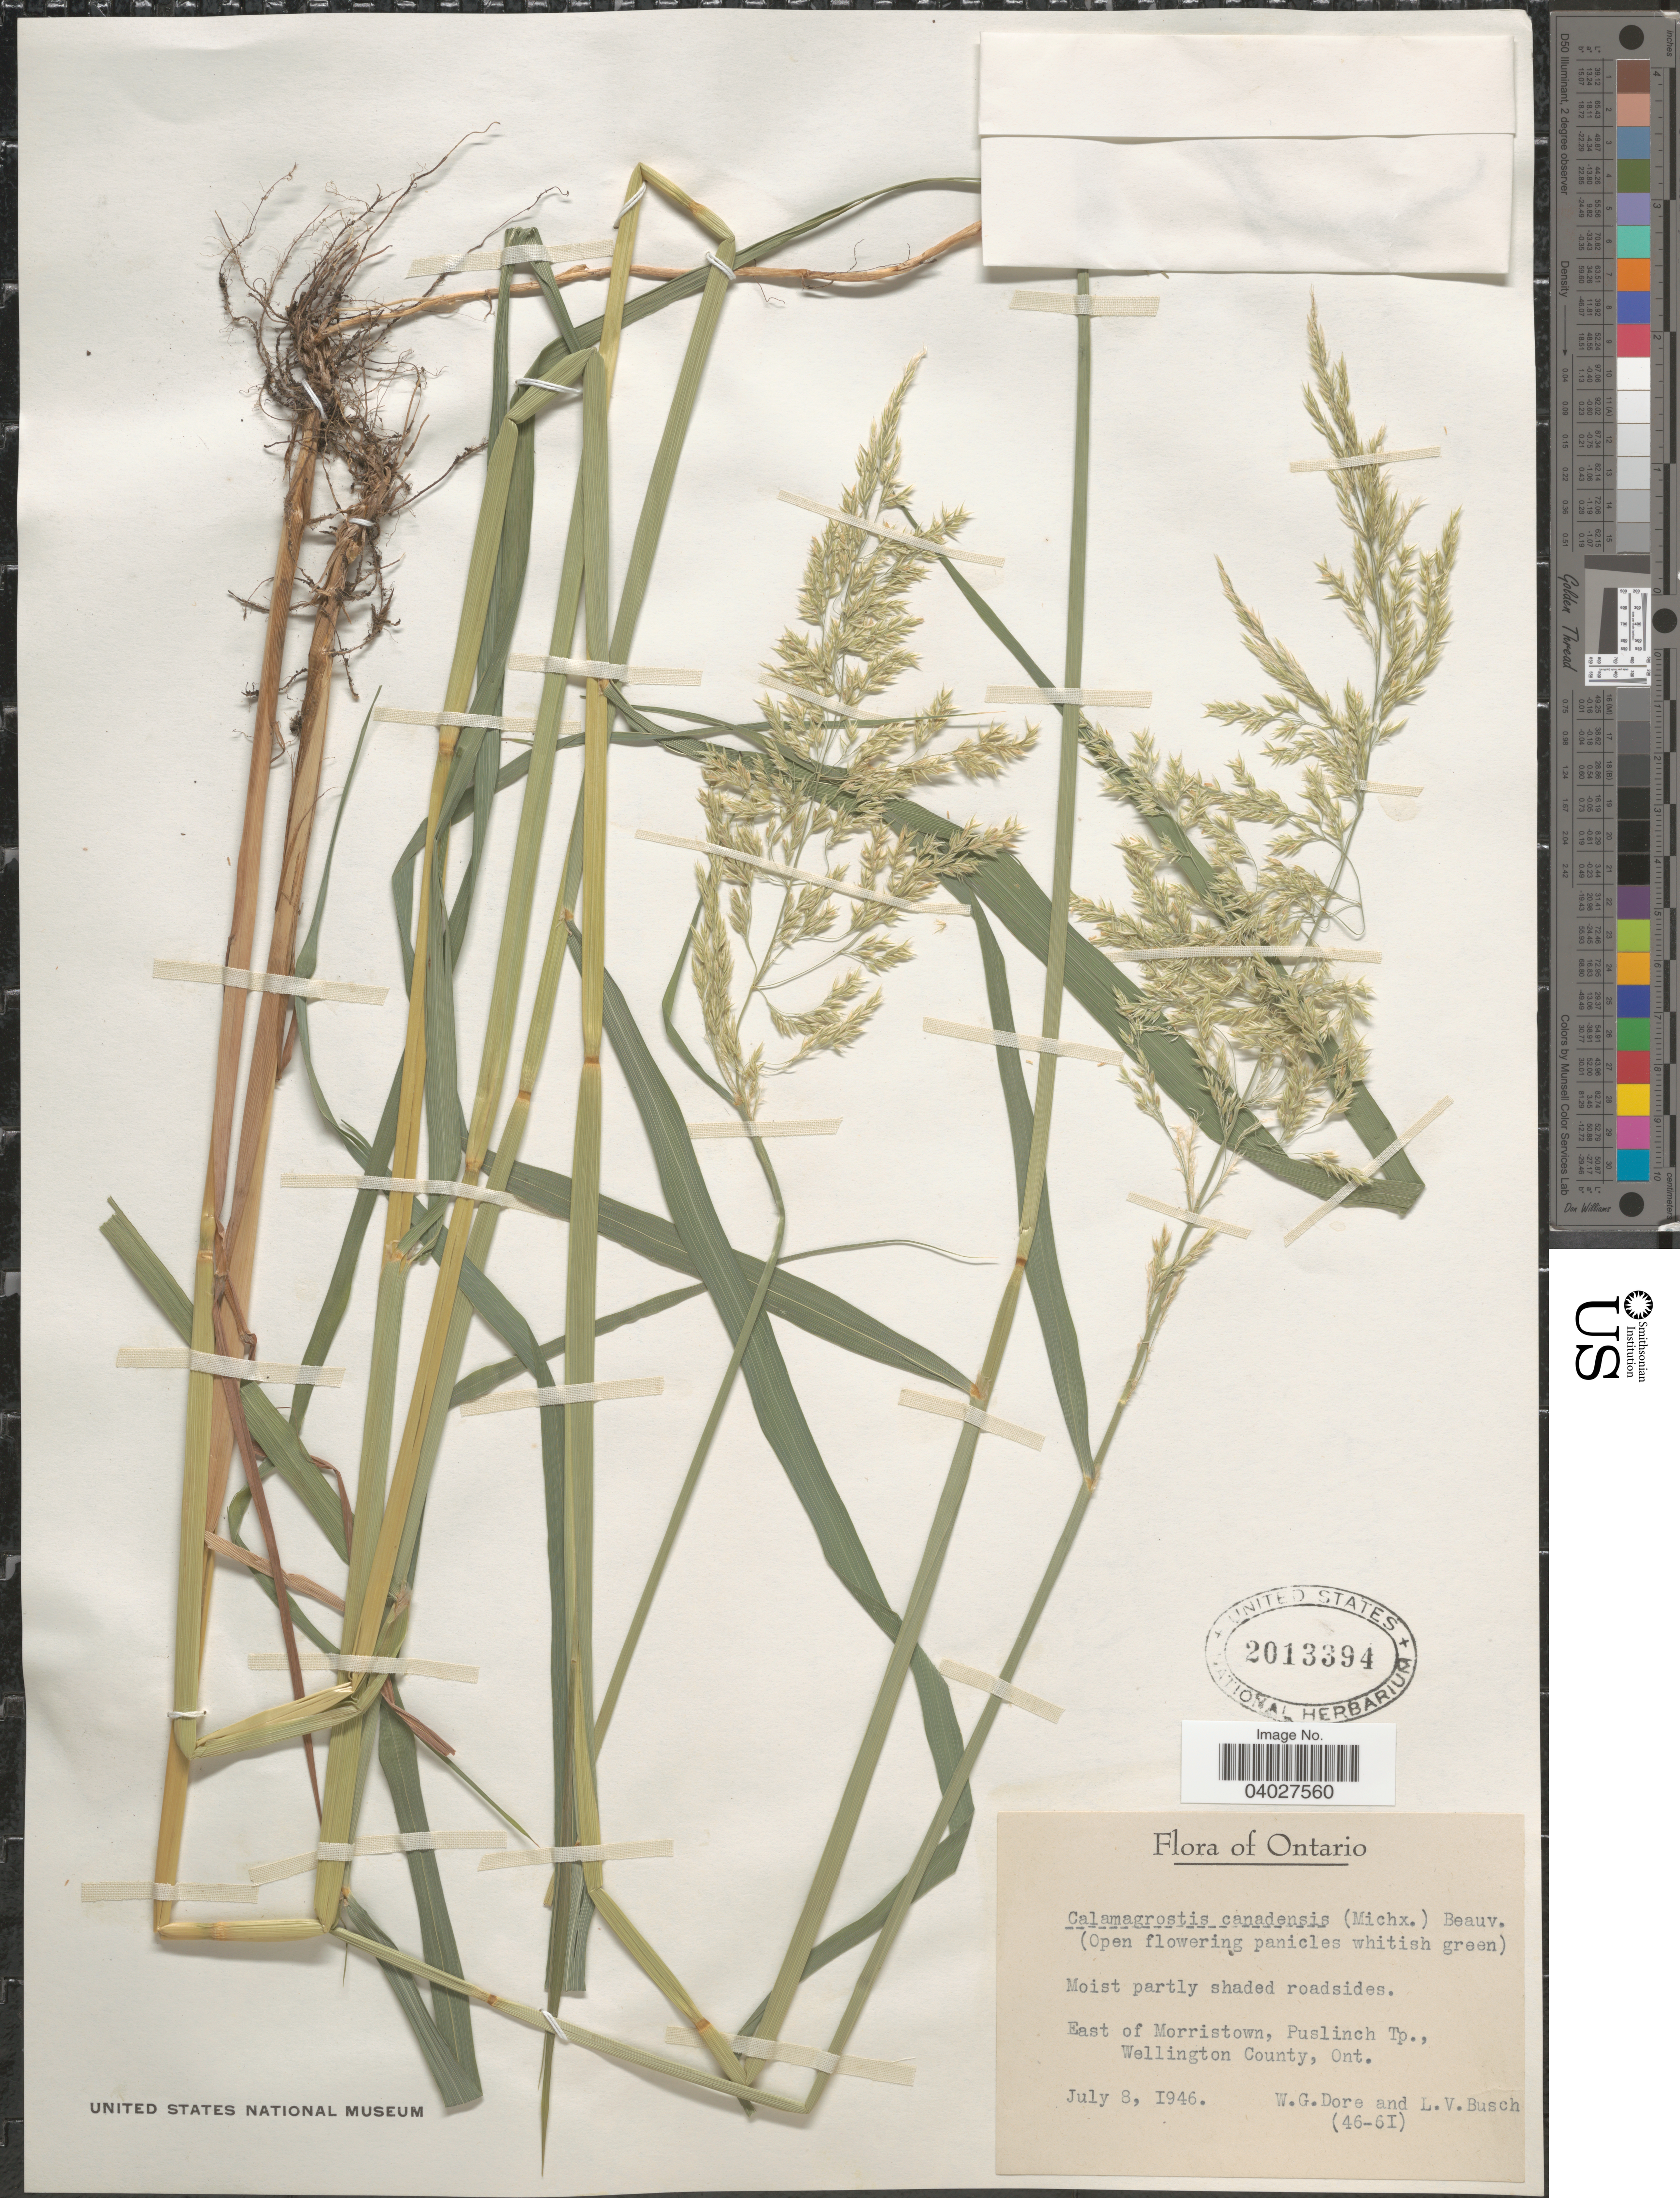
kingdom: Plantae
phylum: Tracheophyta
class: Liliopsida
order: Poales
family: Poaceae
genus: Calamagrostis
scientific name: Calamagrostis canadensis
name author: (Michx.) P. Beauv.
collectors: W. Dore & L. Busch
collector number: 46-61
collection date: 1946-07-08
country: Canada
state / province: Ontario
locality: East of Morristown, Puslinch Tp., Wellington County.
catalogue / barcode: US 2013394